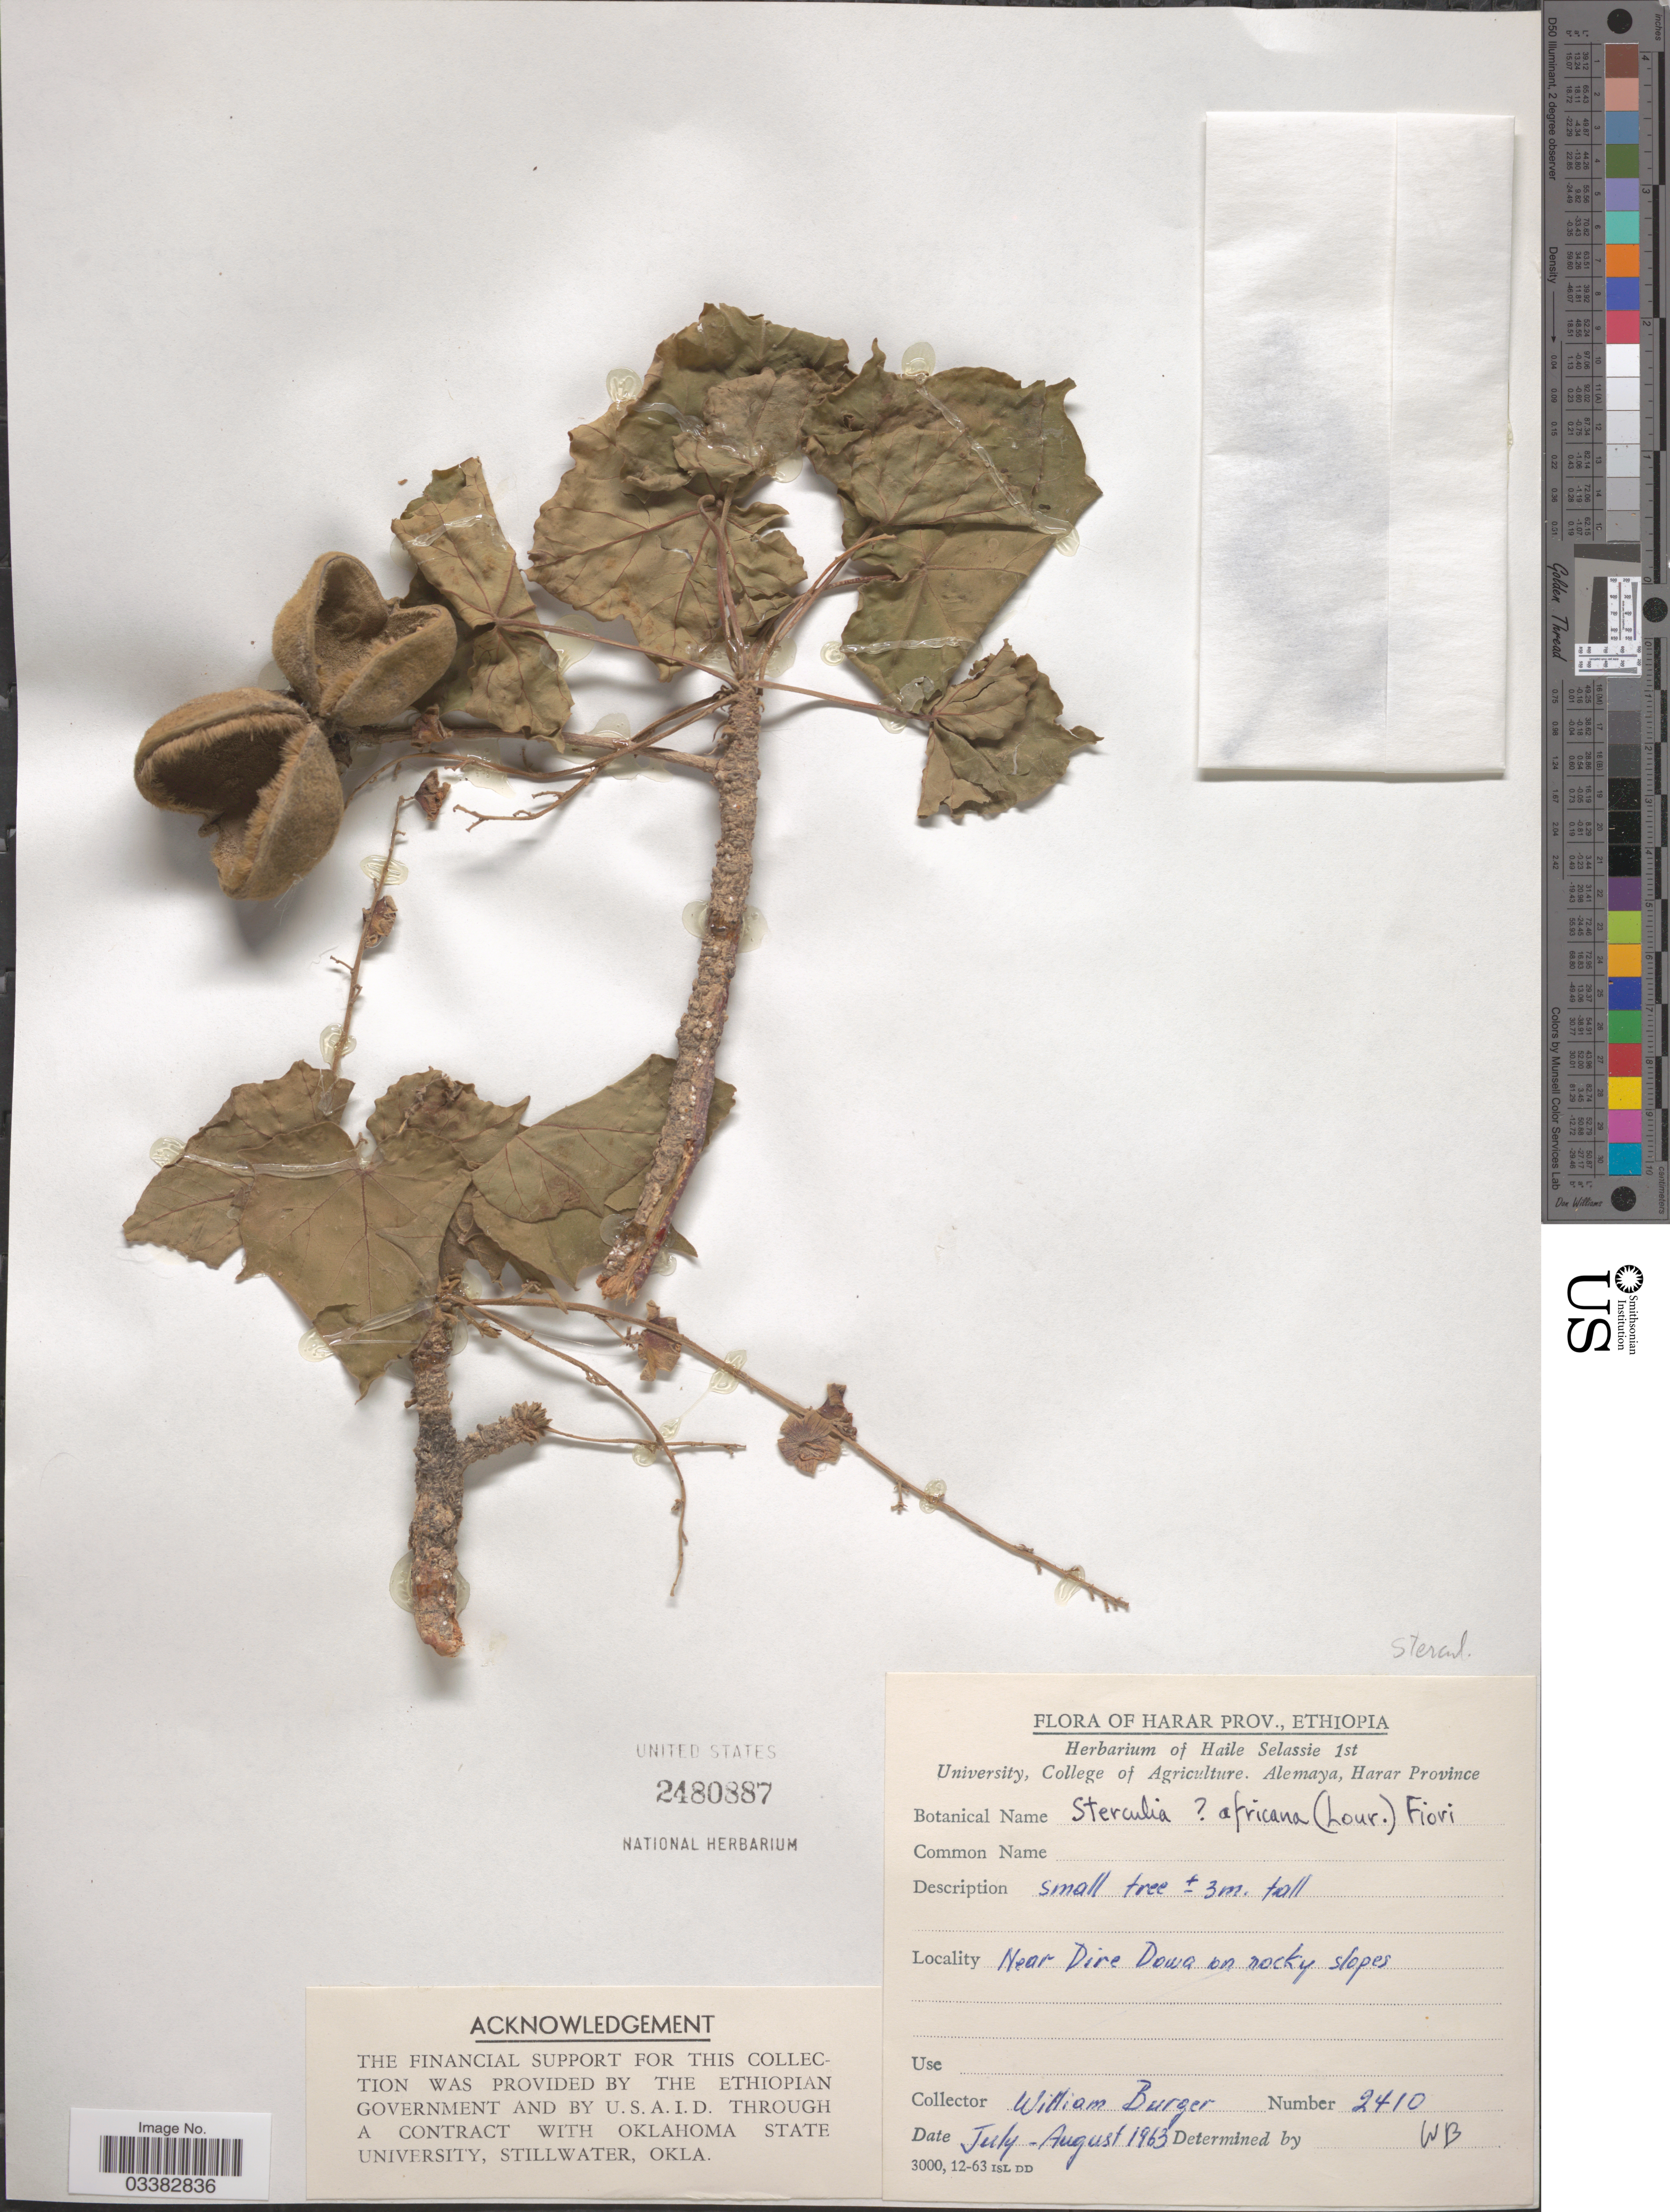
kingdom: Plantae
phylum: Tracheophyta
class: Magnoliopsida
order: Malvales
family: Malvaceae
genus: Sterculia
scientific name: Sterculia africana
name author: (Lour.) Fiori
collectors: W. Burger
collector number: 2410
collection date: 1963-07/1963-08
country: Ethiopia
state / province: Dire Dawa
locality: Harar Prov. Near Dire Dawa on rocky slopes.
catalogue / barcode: US 2480887